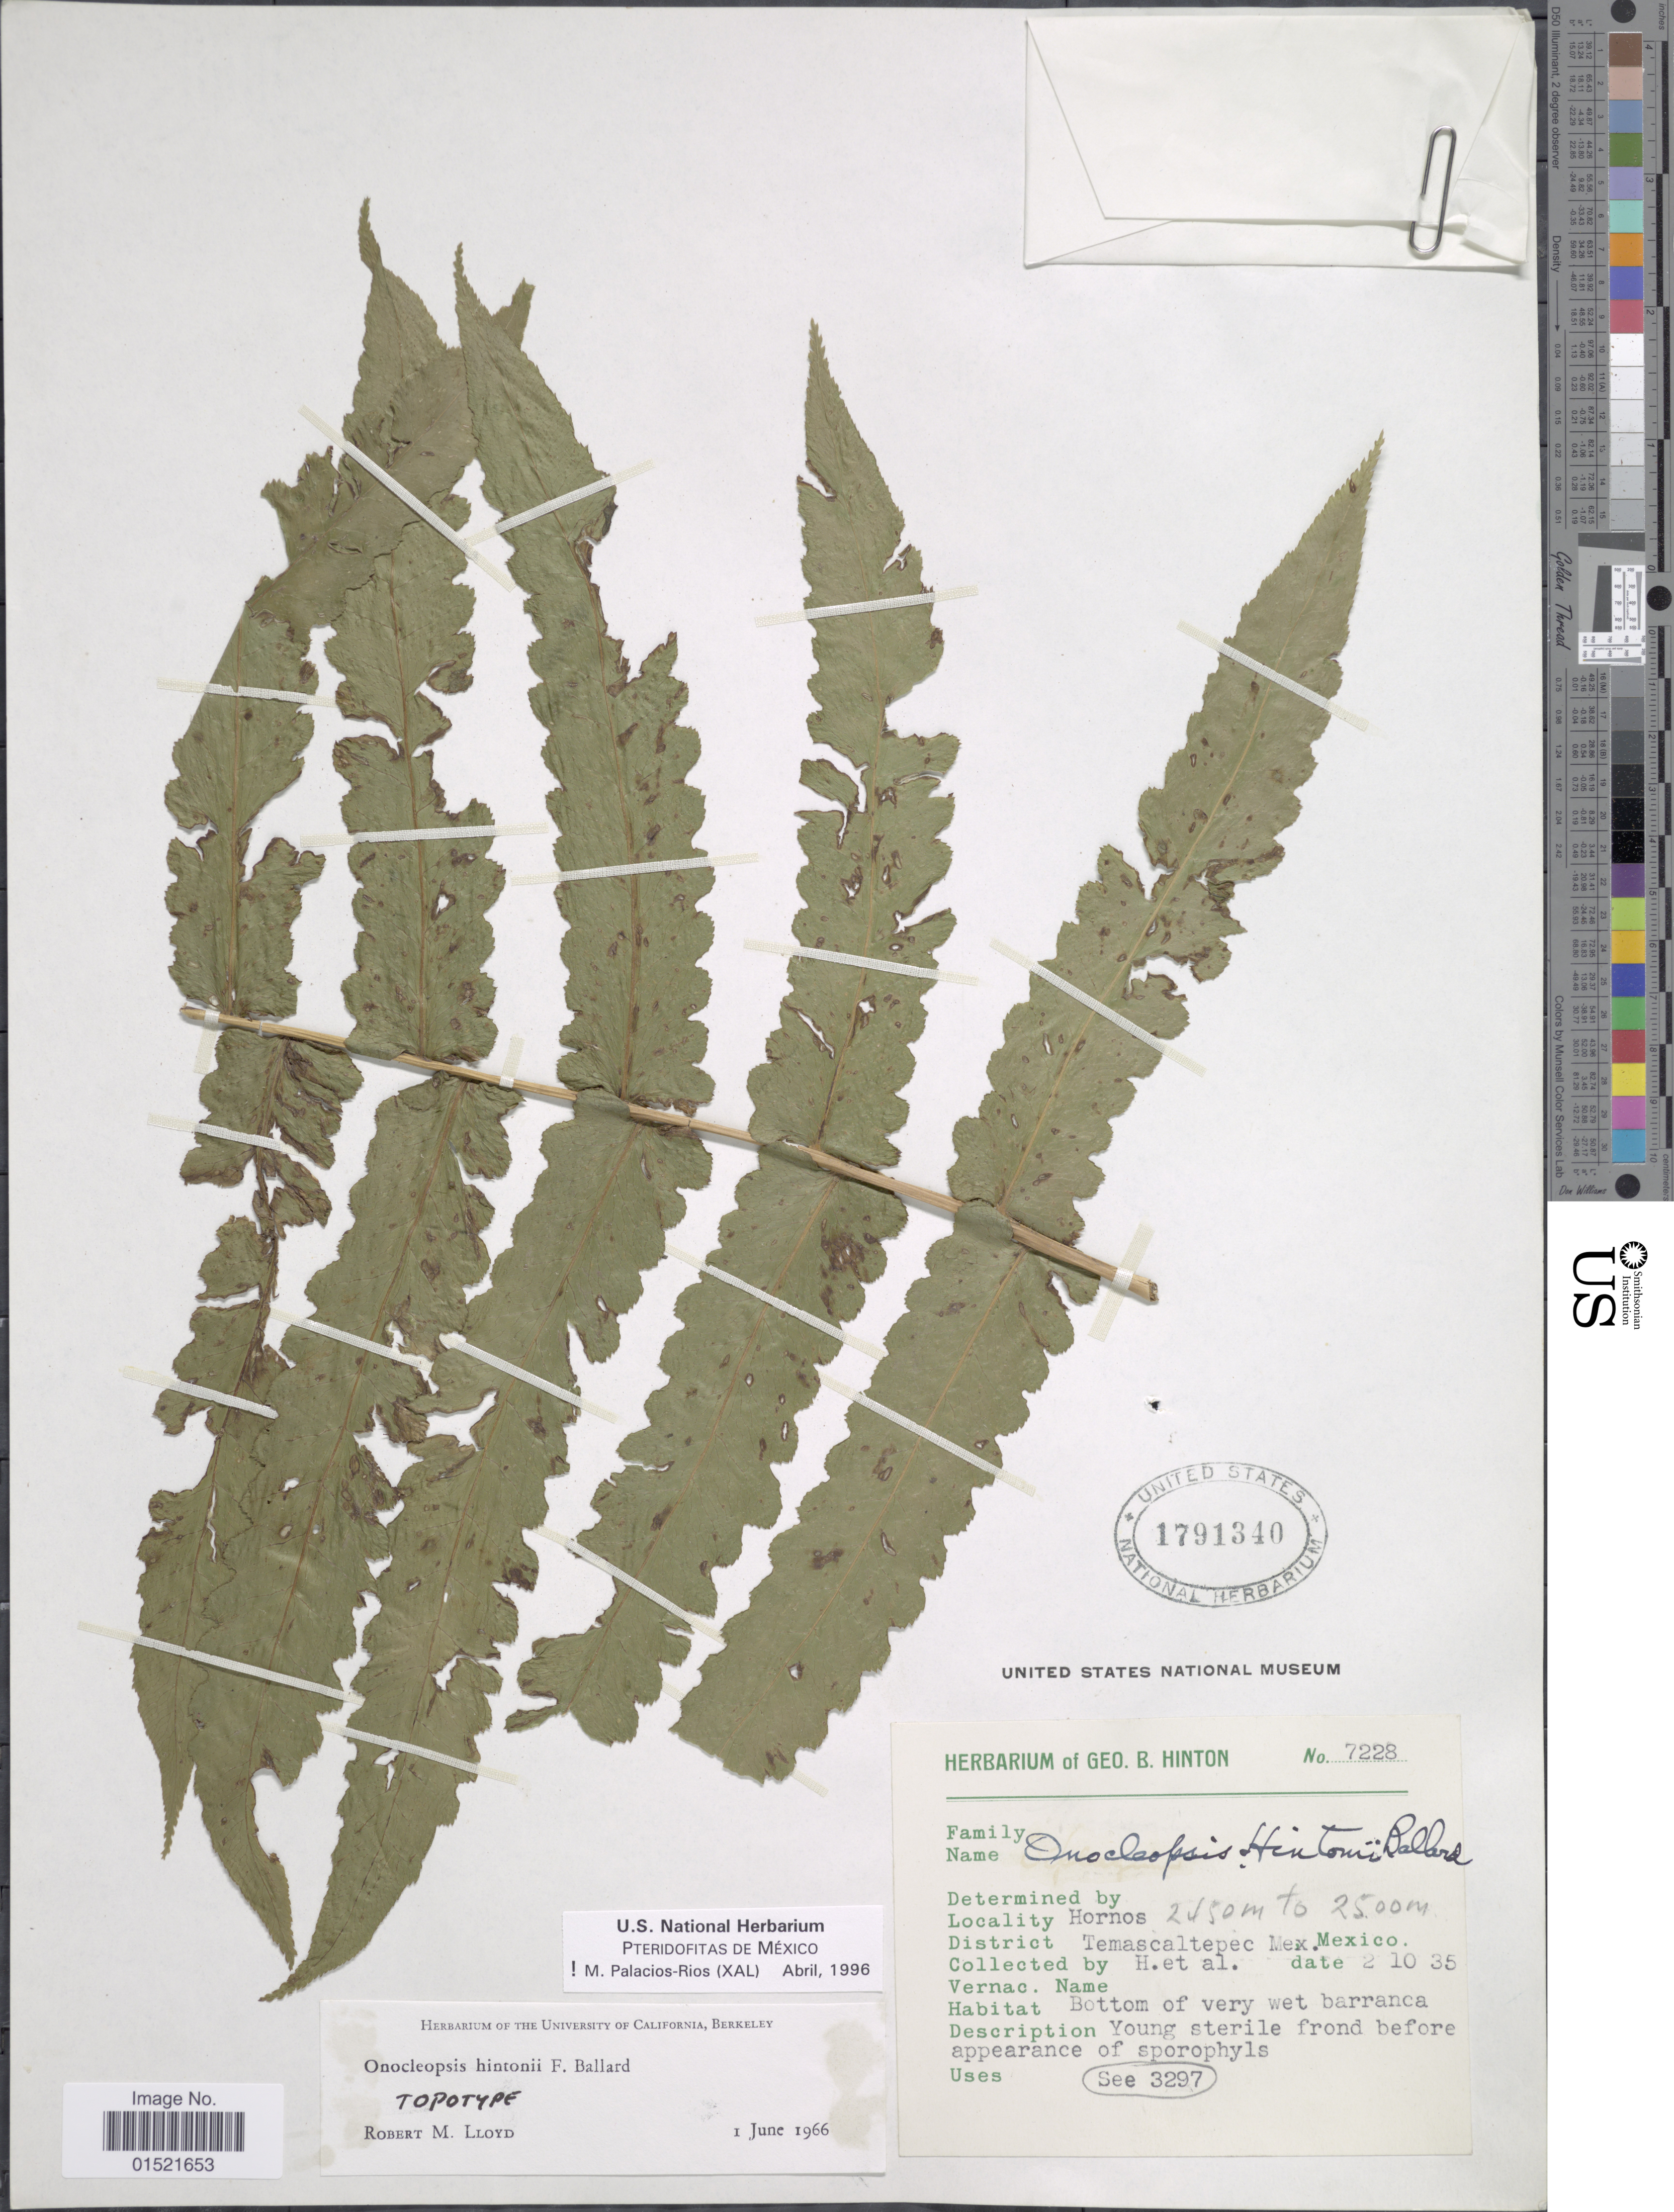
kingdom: Plantae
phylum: Tracheophyta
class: Polypodiopsida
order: Polypodiales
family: Onocleaceae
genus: Onocleopsis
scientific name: Onocleopsis hintonii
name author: F. Ballard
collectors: G. B. Hinton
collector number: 7228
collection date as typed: Transcribed d/m/y: 10/2/35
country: Mexico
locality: Hornos, District Temascaltepec, Mex.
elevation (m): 2450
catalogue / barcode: US 1791340